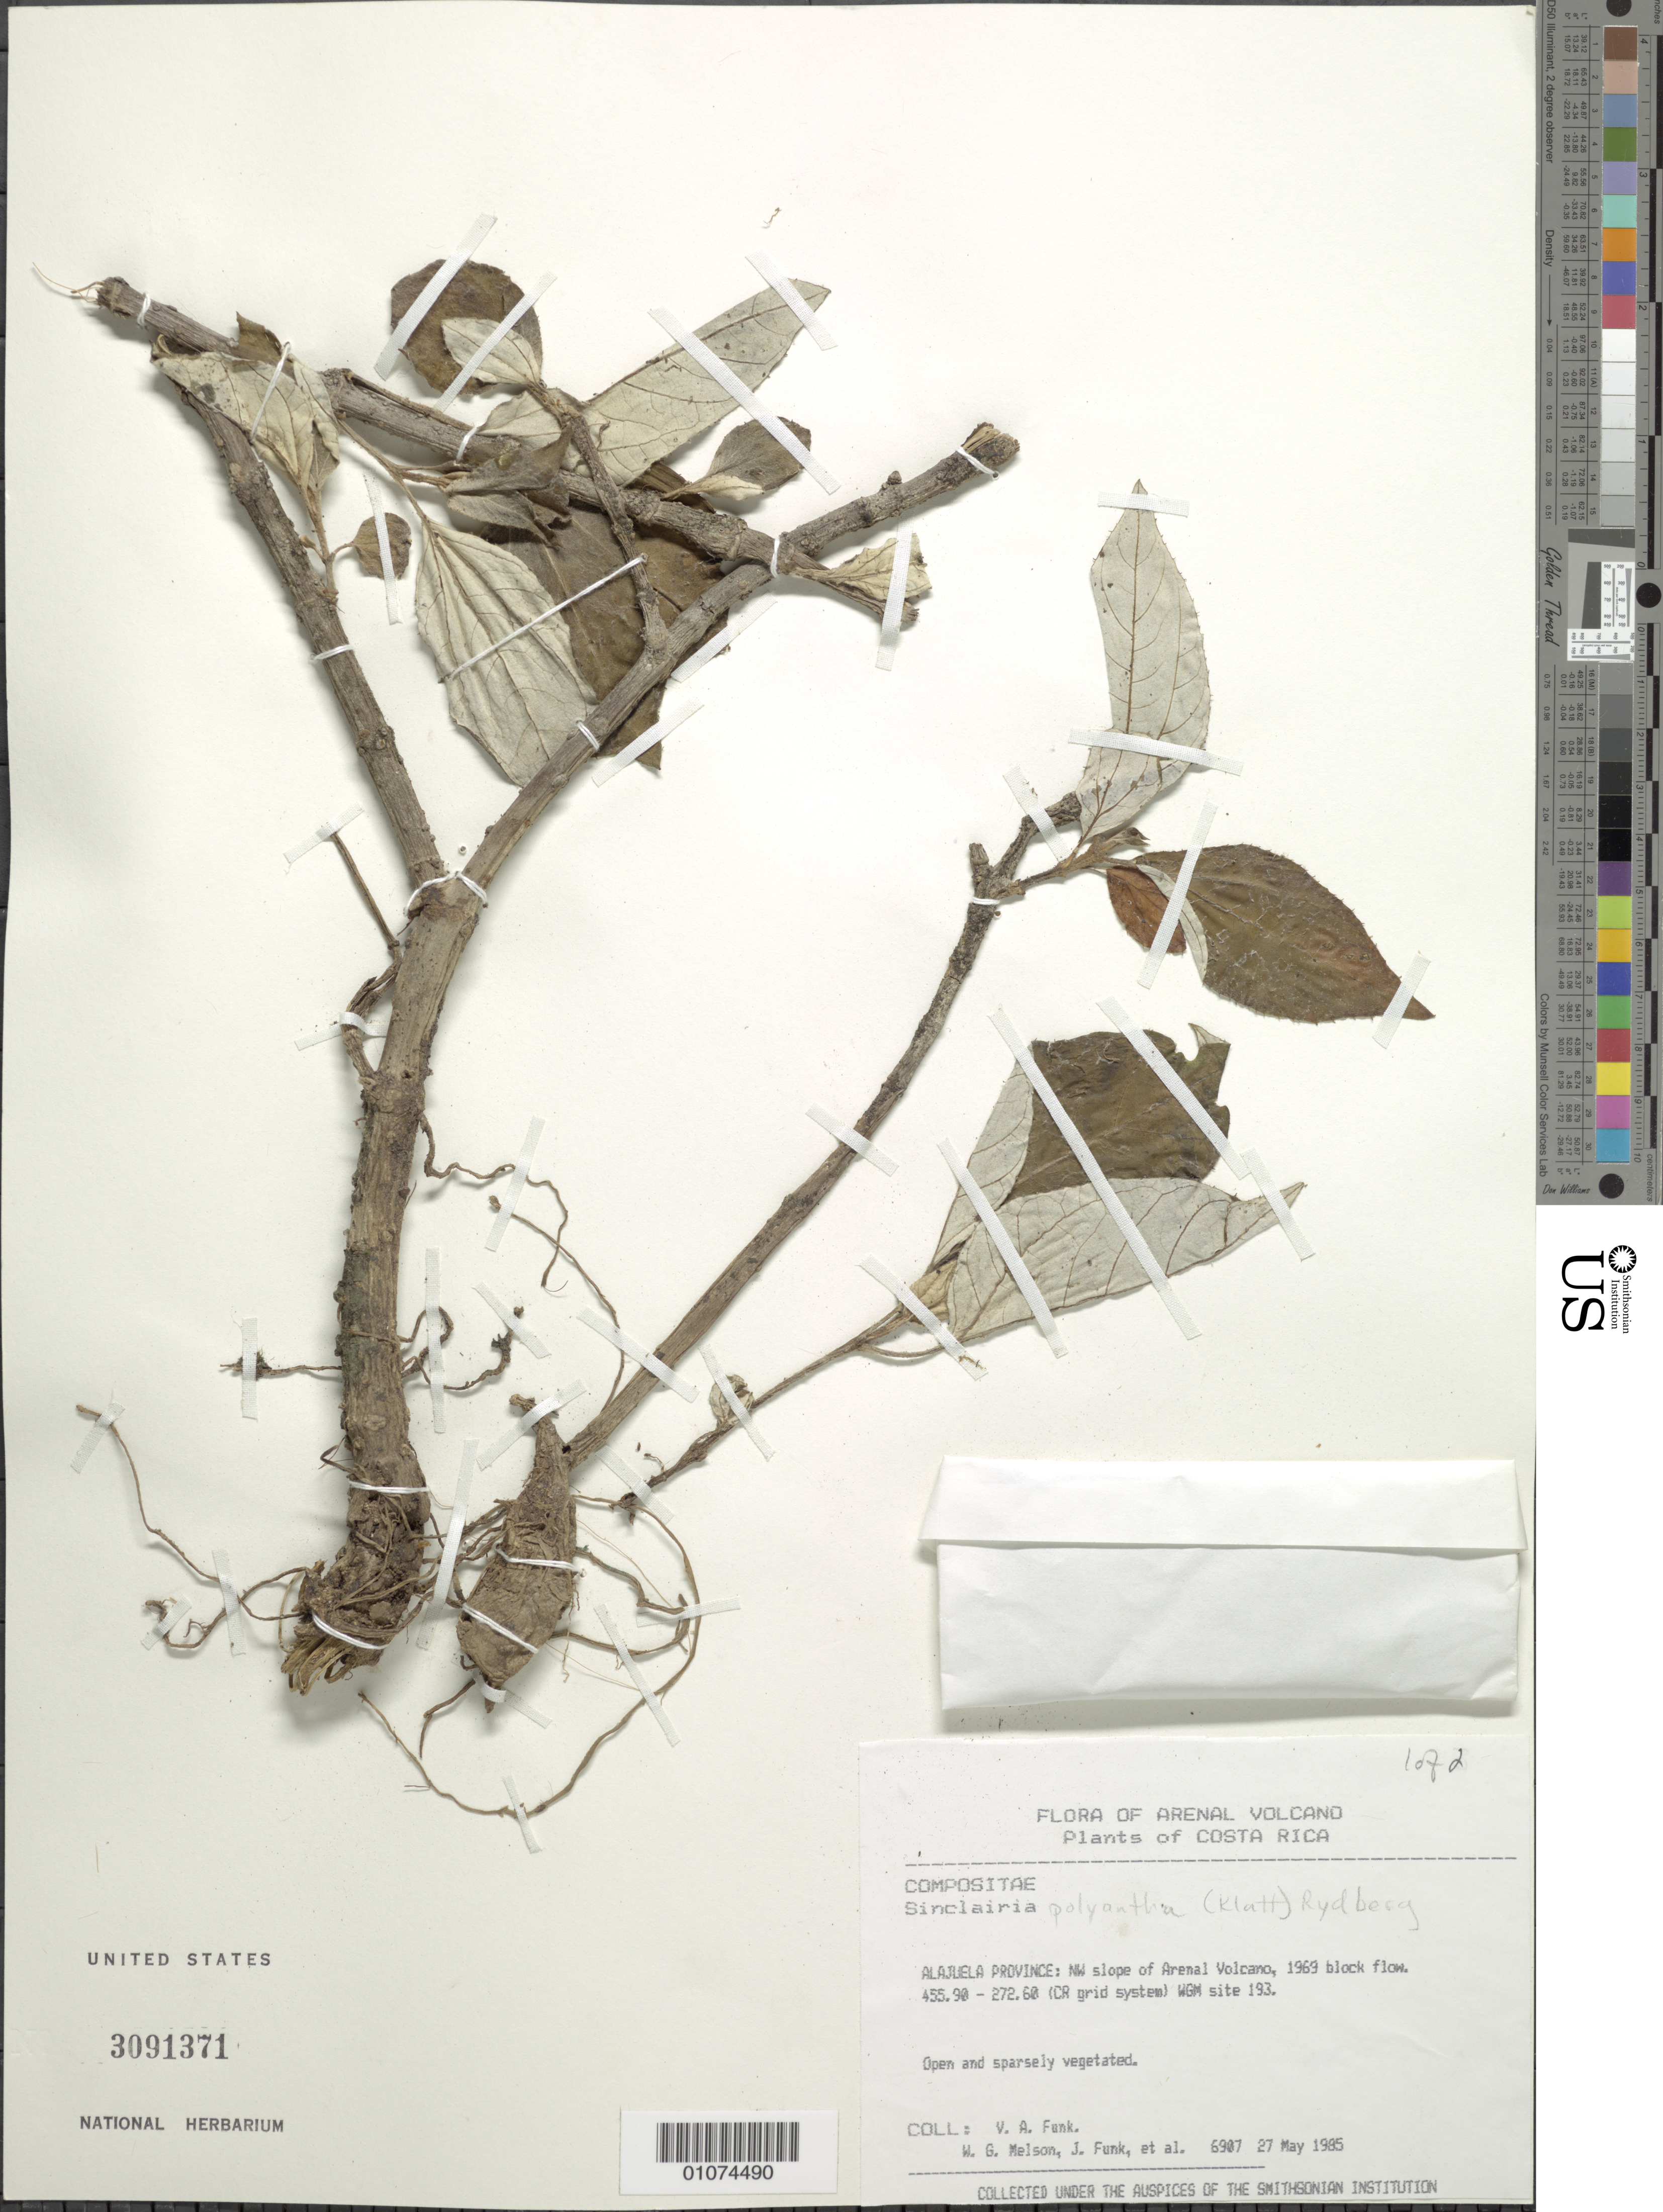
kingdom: Plantae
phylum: Tracheophyta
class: Magnoliopsida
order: Asterales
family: Asteraceae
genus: Sinclairia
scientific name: Sinclairia polyantha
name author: (Klatt) Rydb.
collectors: V. Funk, W. G. Nelson, J. Funk & et al.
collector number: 6907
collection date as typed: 27 May 1985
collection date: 1985-05-27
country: Costa Rica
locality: Alajuela Province, Arenal Volcano, NW slope, 1969 block flow, 455.90 - 272.60 (CR grid system) WGM site 193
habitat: Open and sparsely vegetated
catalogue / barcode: US 3091371